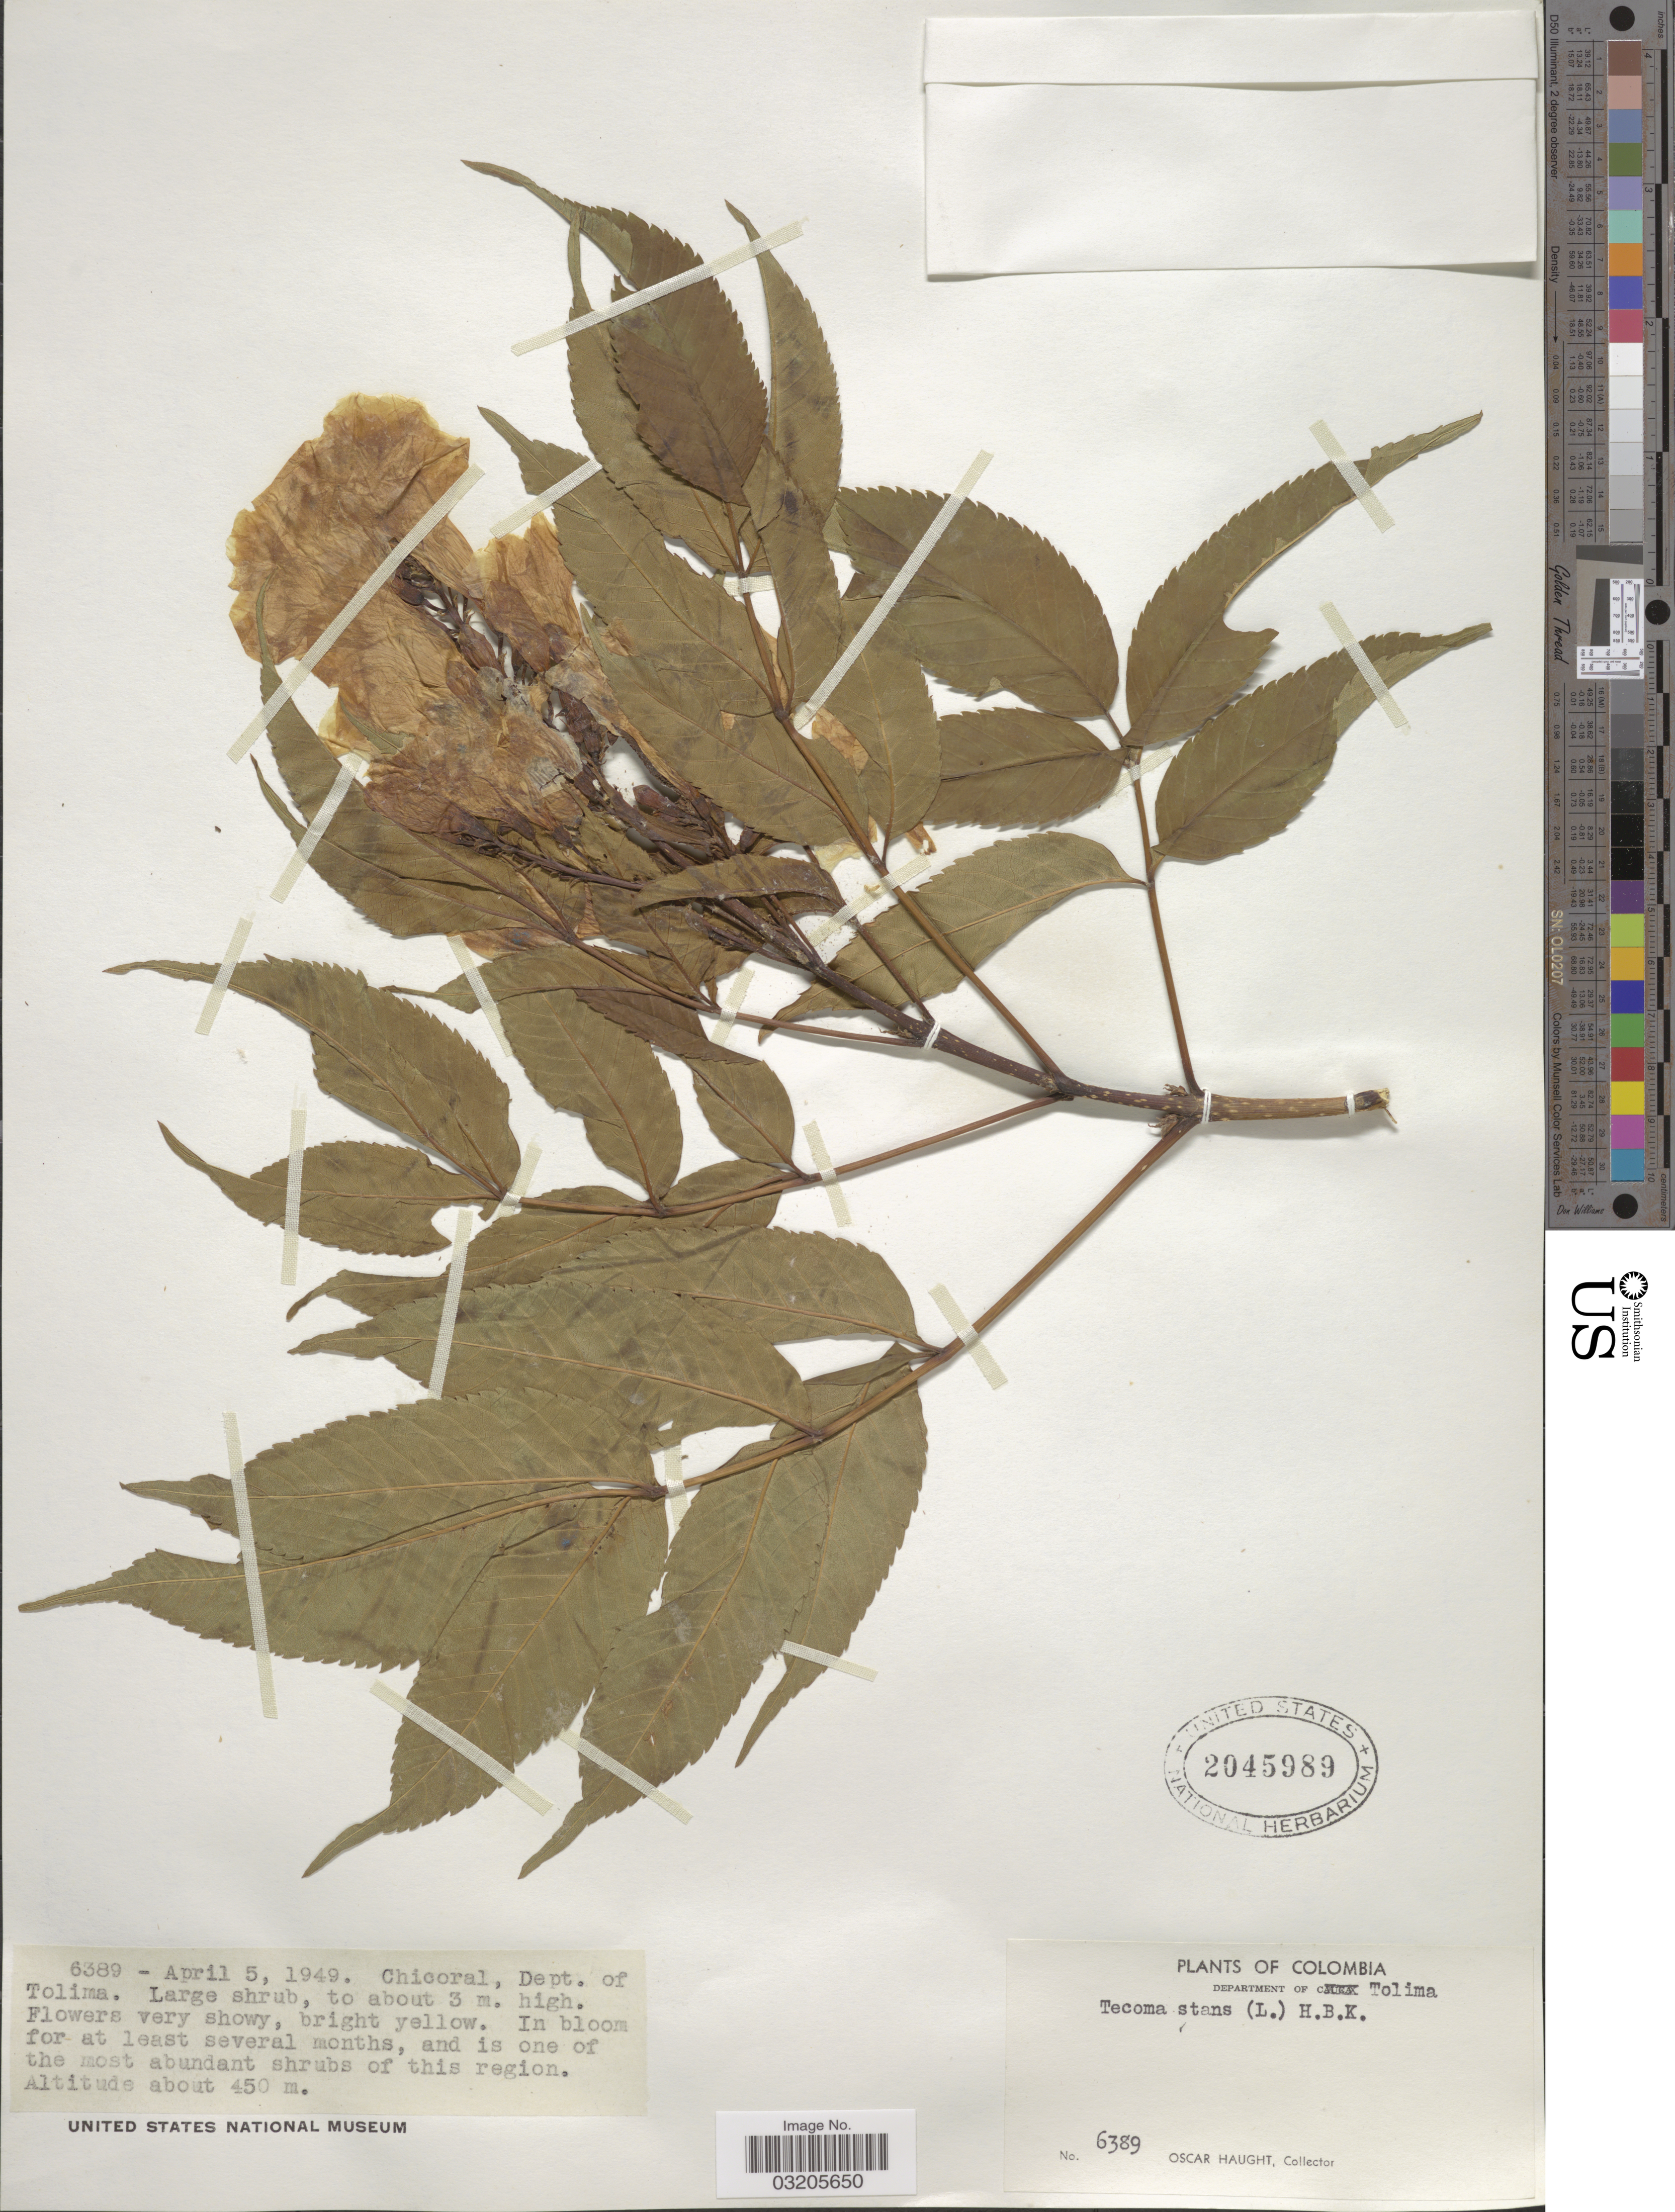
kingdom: Plantae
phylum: Tracheophyta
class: Magnoliopsida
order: Lamiales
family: Bignoniaceae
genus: Tecoma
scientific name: Tecoma stans var. stans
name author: (L.) Juss. ex Kunth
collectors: O. L. Haught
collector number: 6389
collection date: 1949-04-05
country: Colombia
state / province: Tolima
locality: Chicoral, Dept. of Tolima.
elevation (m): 450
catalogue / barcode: US 2045989